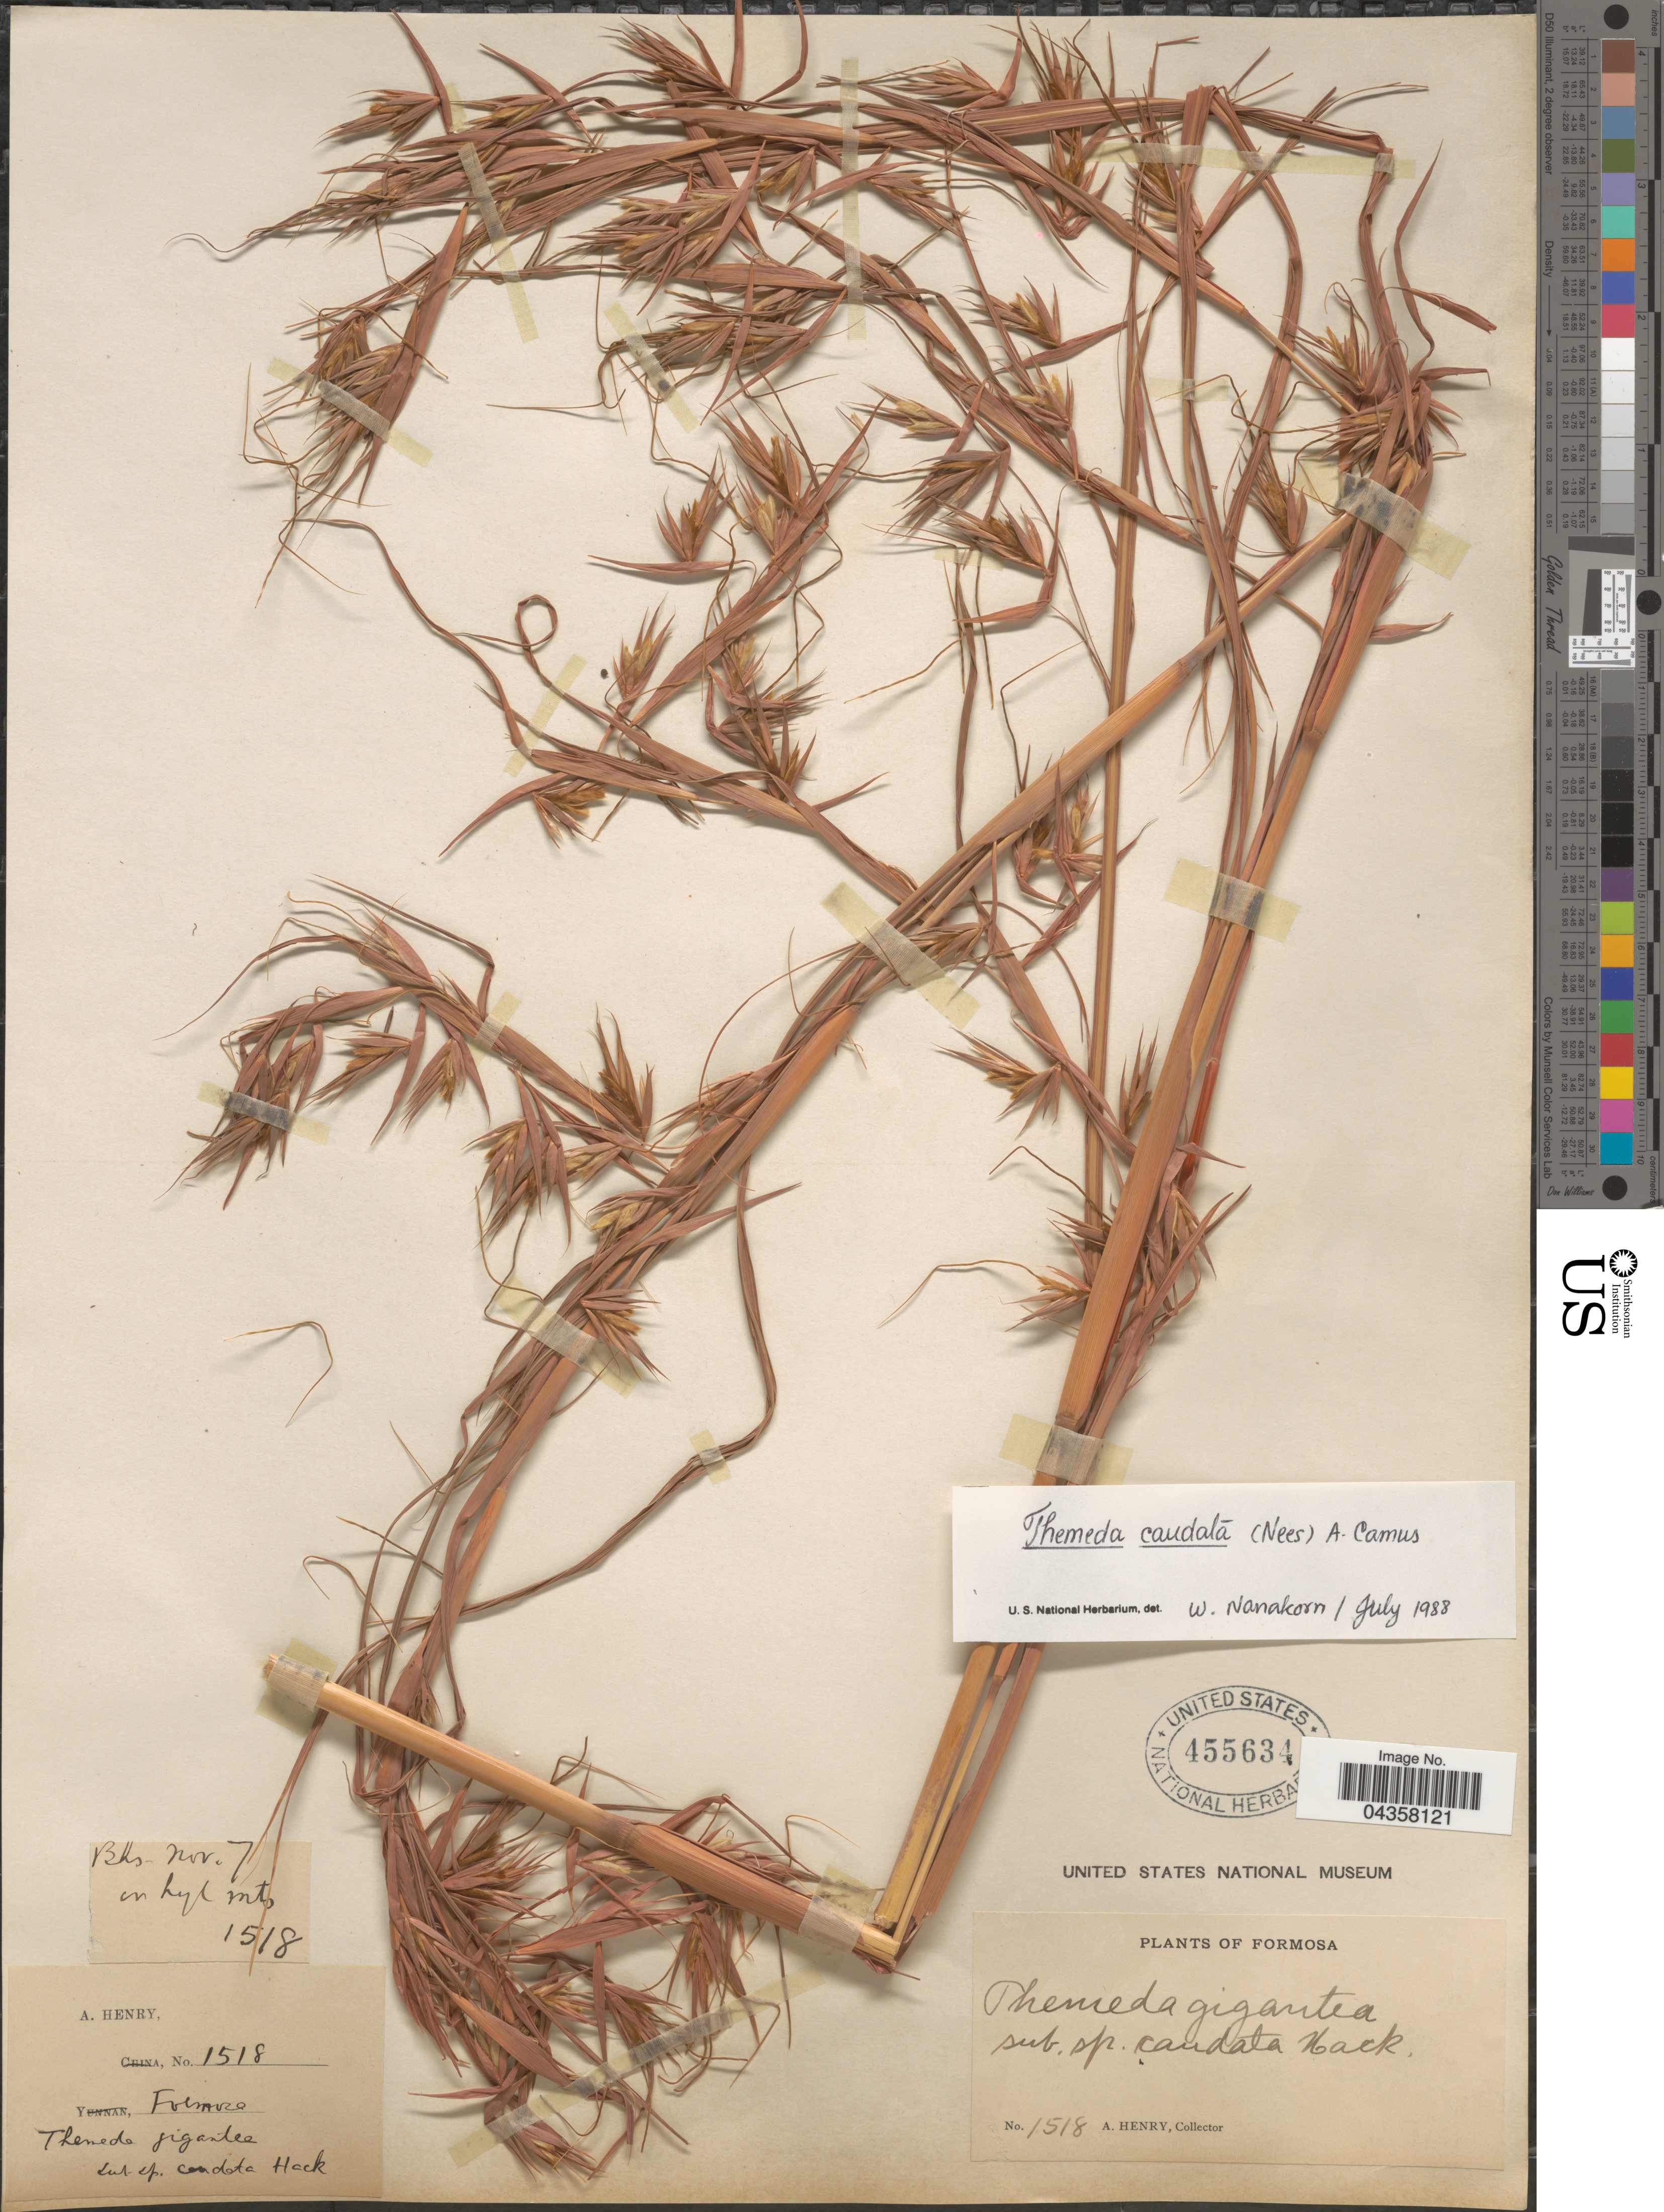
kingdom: Plantae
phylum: Tracheophyta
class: Liliopsida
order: Poales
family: Poaceae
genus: Themeda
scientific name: Themeda caudata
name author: (Nees ex Hook. & Arn.) A. Camus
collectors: A. Henry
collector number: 1518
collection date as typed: Transcribed d/m/y: /11/7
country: Taiwan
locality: On hyl [interpreted] mts.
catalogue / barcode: US 455634